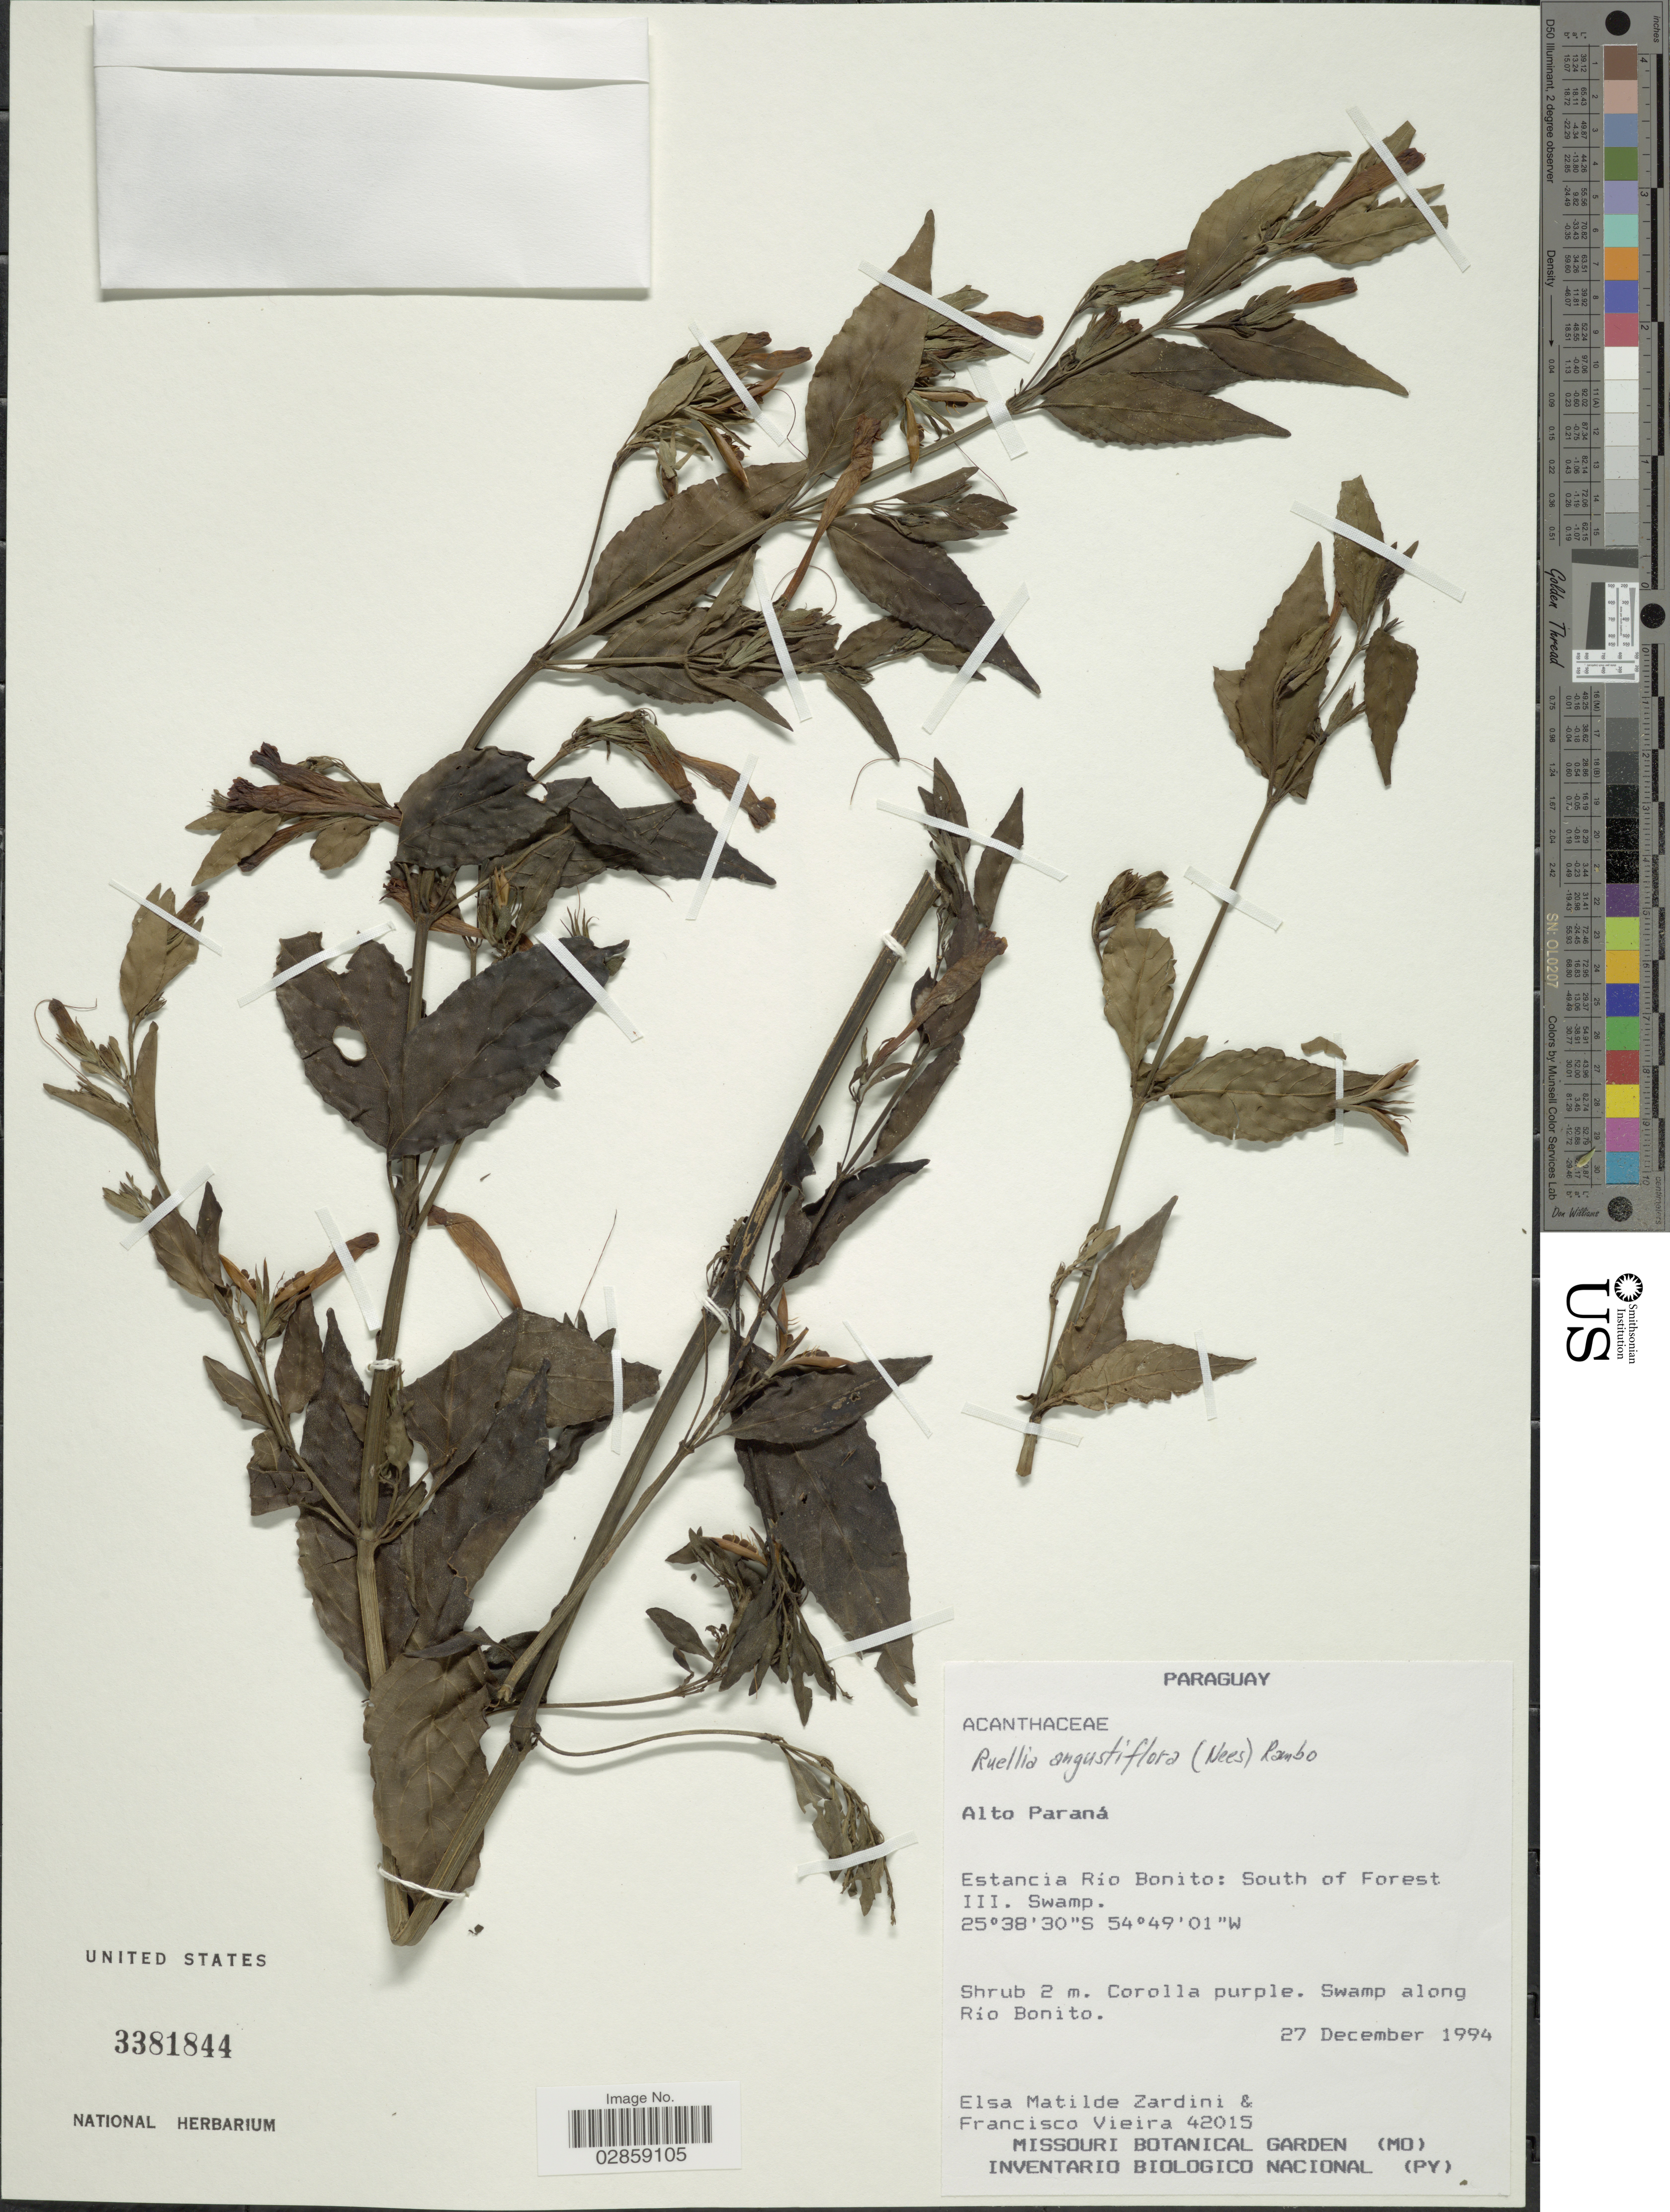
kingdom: Plantae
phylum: Tracheophyta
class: Magnoliopsida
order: Lamiales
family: Acanthaceae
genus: Ruellia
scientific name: Ruellia angustiflora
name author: (Nees) Lindau ex Rambo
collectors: E. M. Zardini & F. Vieira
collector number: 42015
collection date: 1994-12-27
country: Paraguay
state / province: Alto Parana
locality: Estancia Río Bonito: South of Forest III. Swamp along Río Bonito.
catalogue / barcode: US 3381844